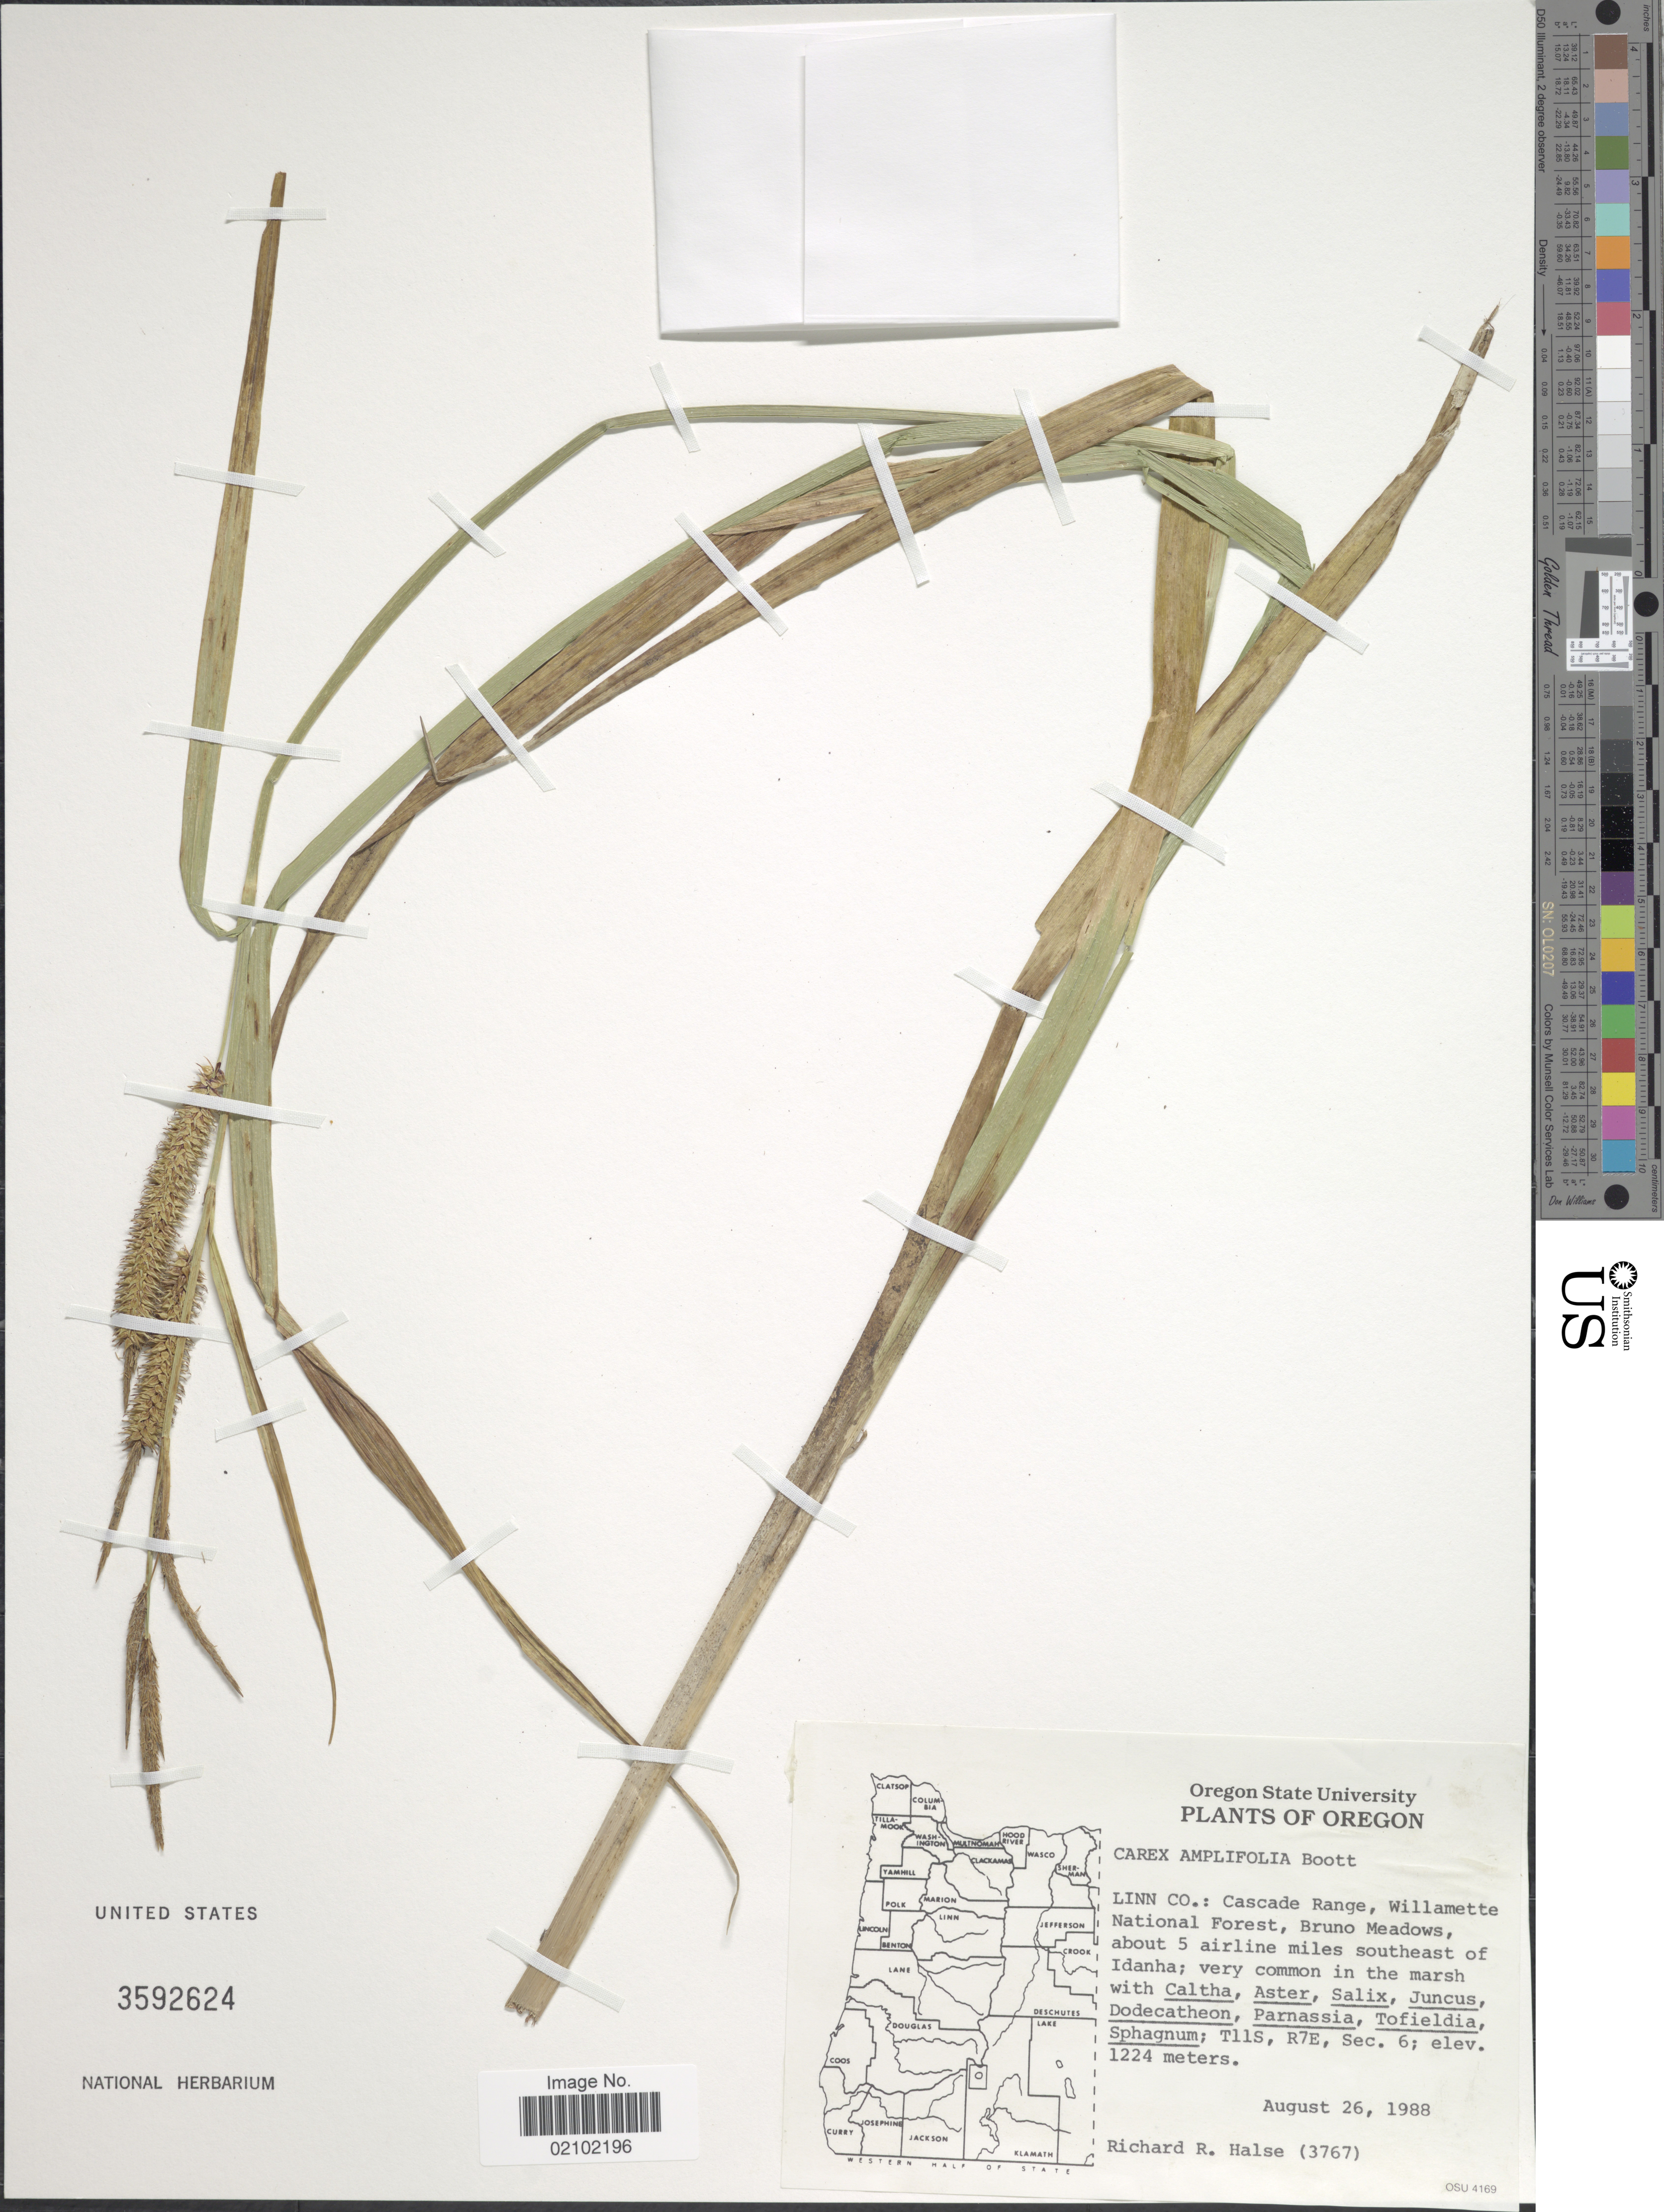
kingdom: Plantae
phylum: Tracheophyta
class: Liliopsida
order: Poales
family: Cyperaceae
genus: Carex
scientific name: Carex amplifolia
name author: Boott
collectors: R. Halse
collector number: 3767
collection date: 1988-08-26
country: United States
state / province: Oregon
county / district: Linn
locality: Linn Co.: Cascade Range, Willamette National Forest, Bruno Meadows, about 5 airline miles southeast of Idanha. T11S, R7E, Sec. 6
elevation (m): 1224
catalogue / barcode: US 3592624